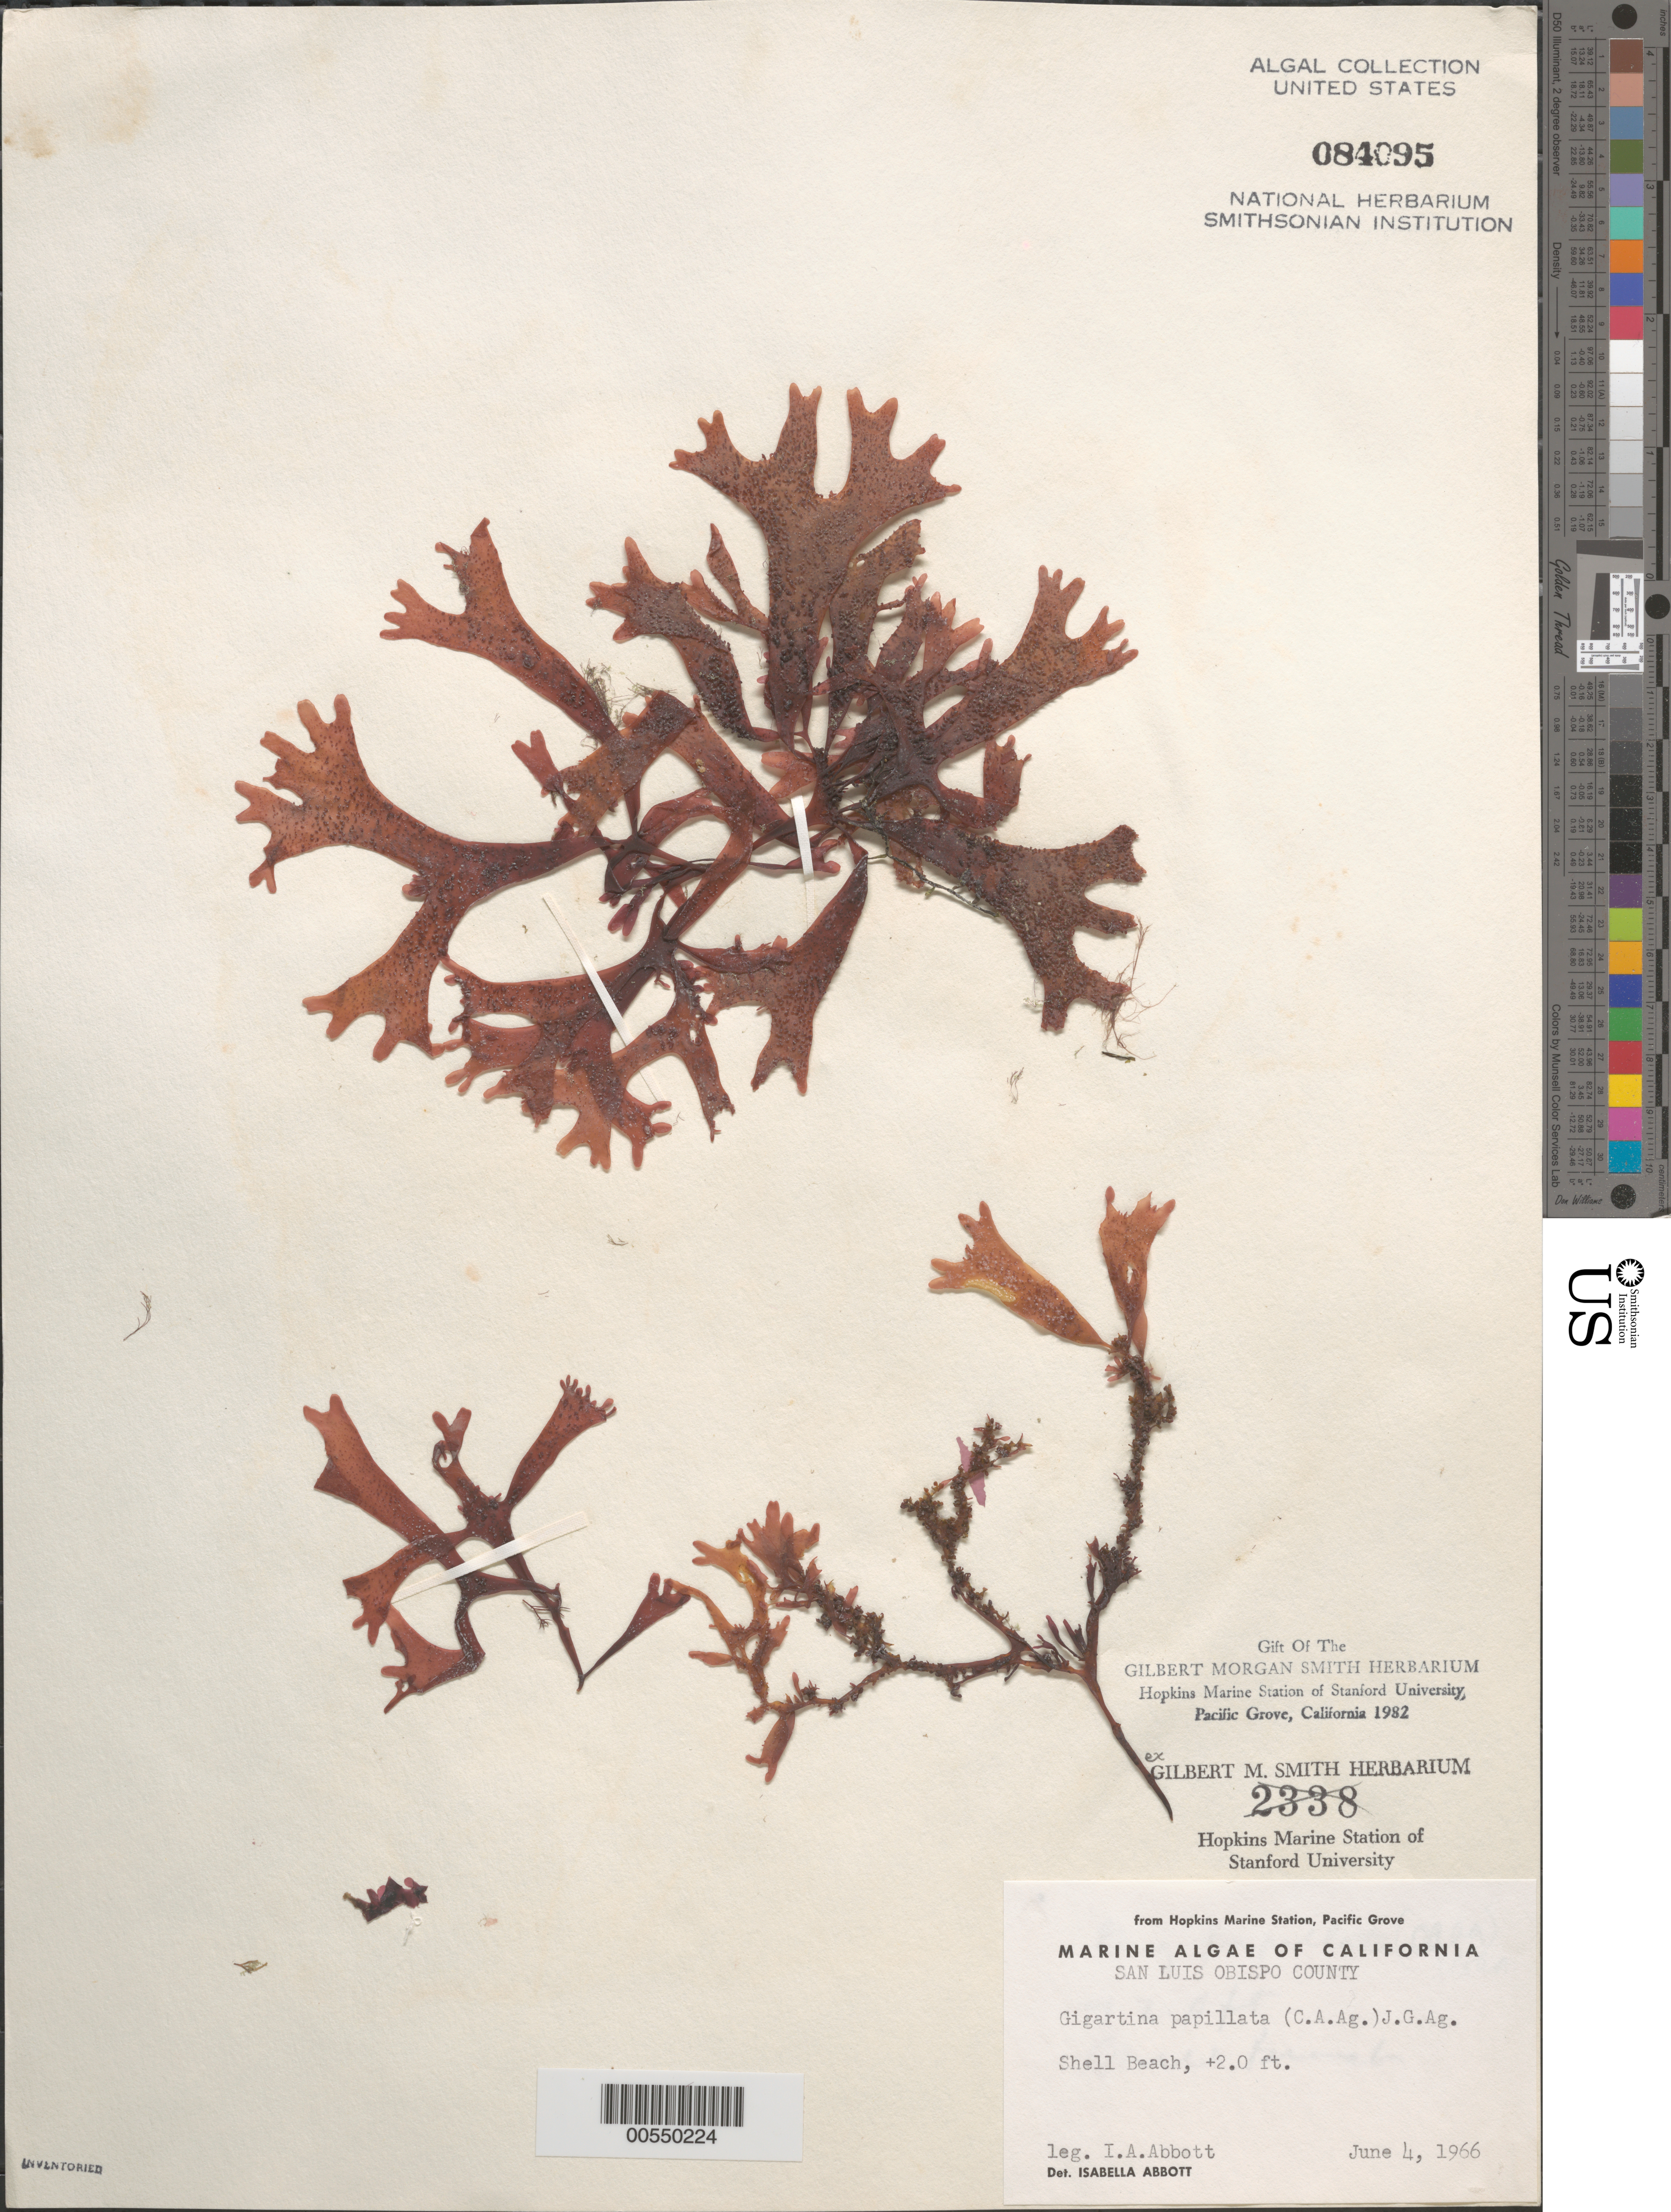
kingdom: Plantae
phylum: Rhodophyta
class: Florideophyceae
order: Gigartinales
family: Phyllophoraceae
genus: Mastocarpus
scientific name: Mastocarpus papillatus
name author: (C. Agardh) Kütz.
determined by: Algae name updating Project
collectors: I. A. Abbott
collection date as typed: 04 Jun 1966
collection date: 1966-06-04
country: United States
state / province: California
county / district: San Luis Obispo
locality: Shell Beach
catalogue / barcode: US 84095